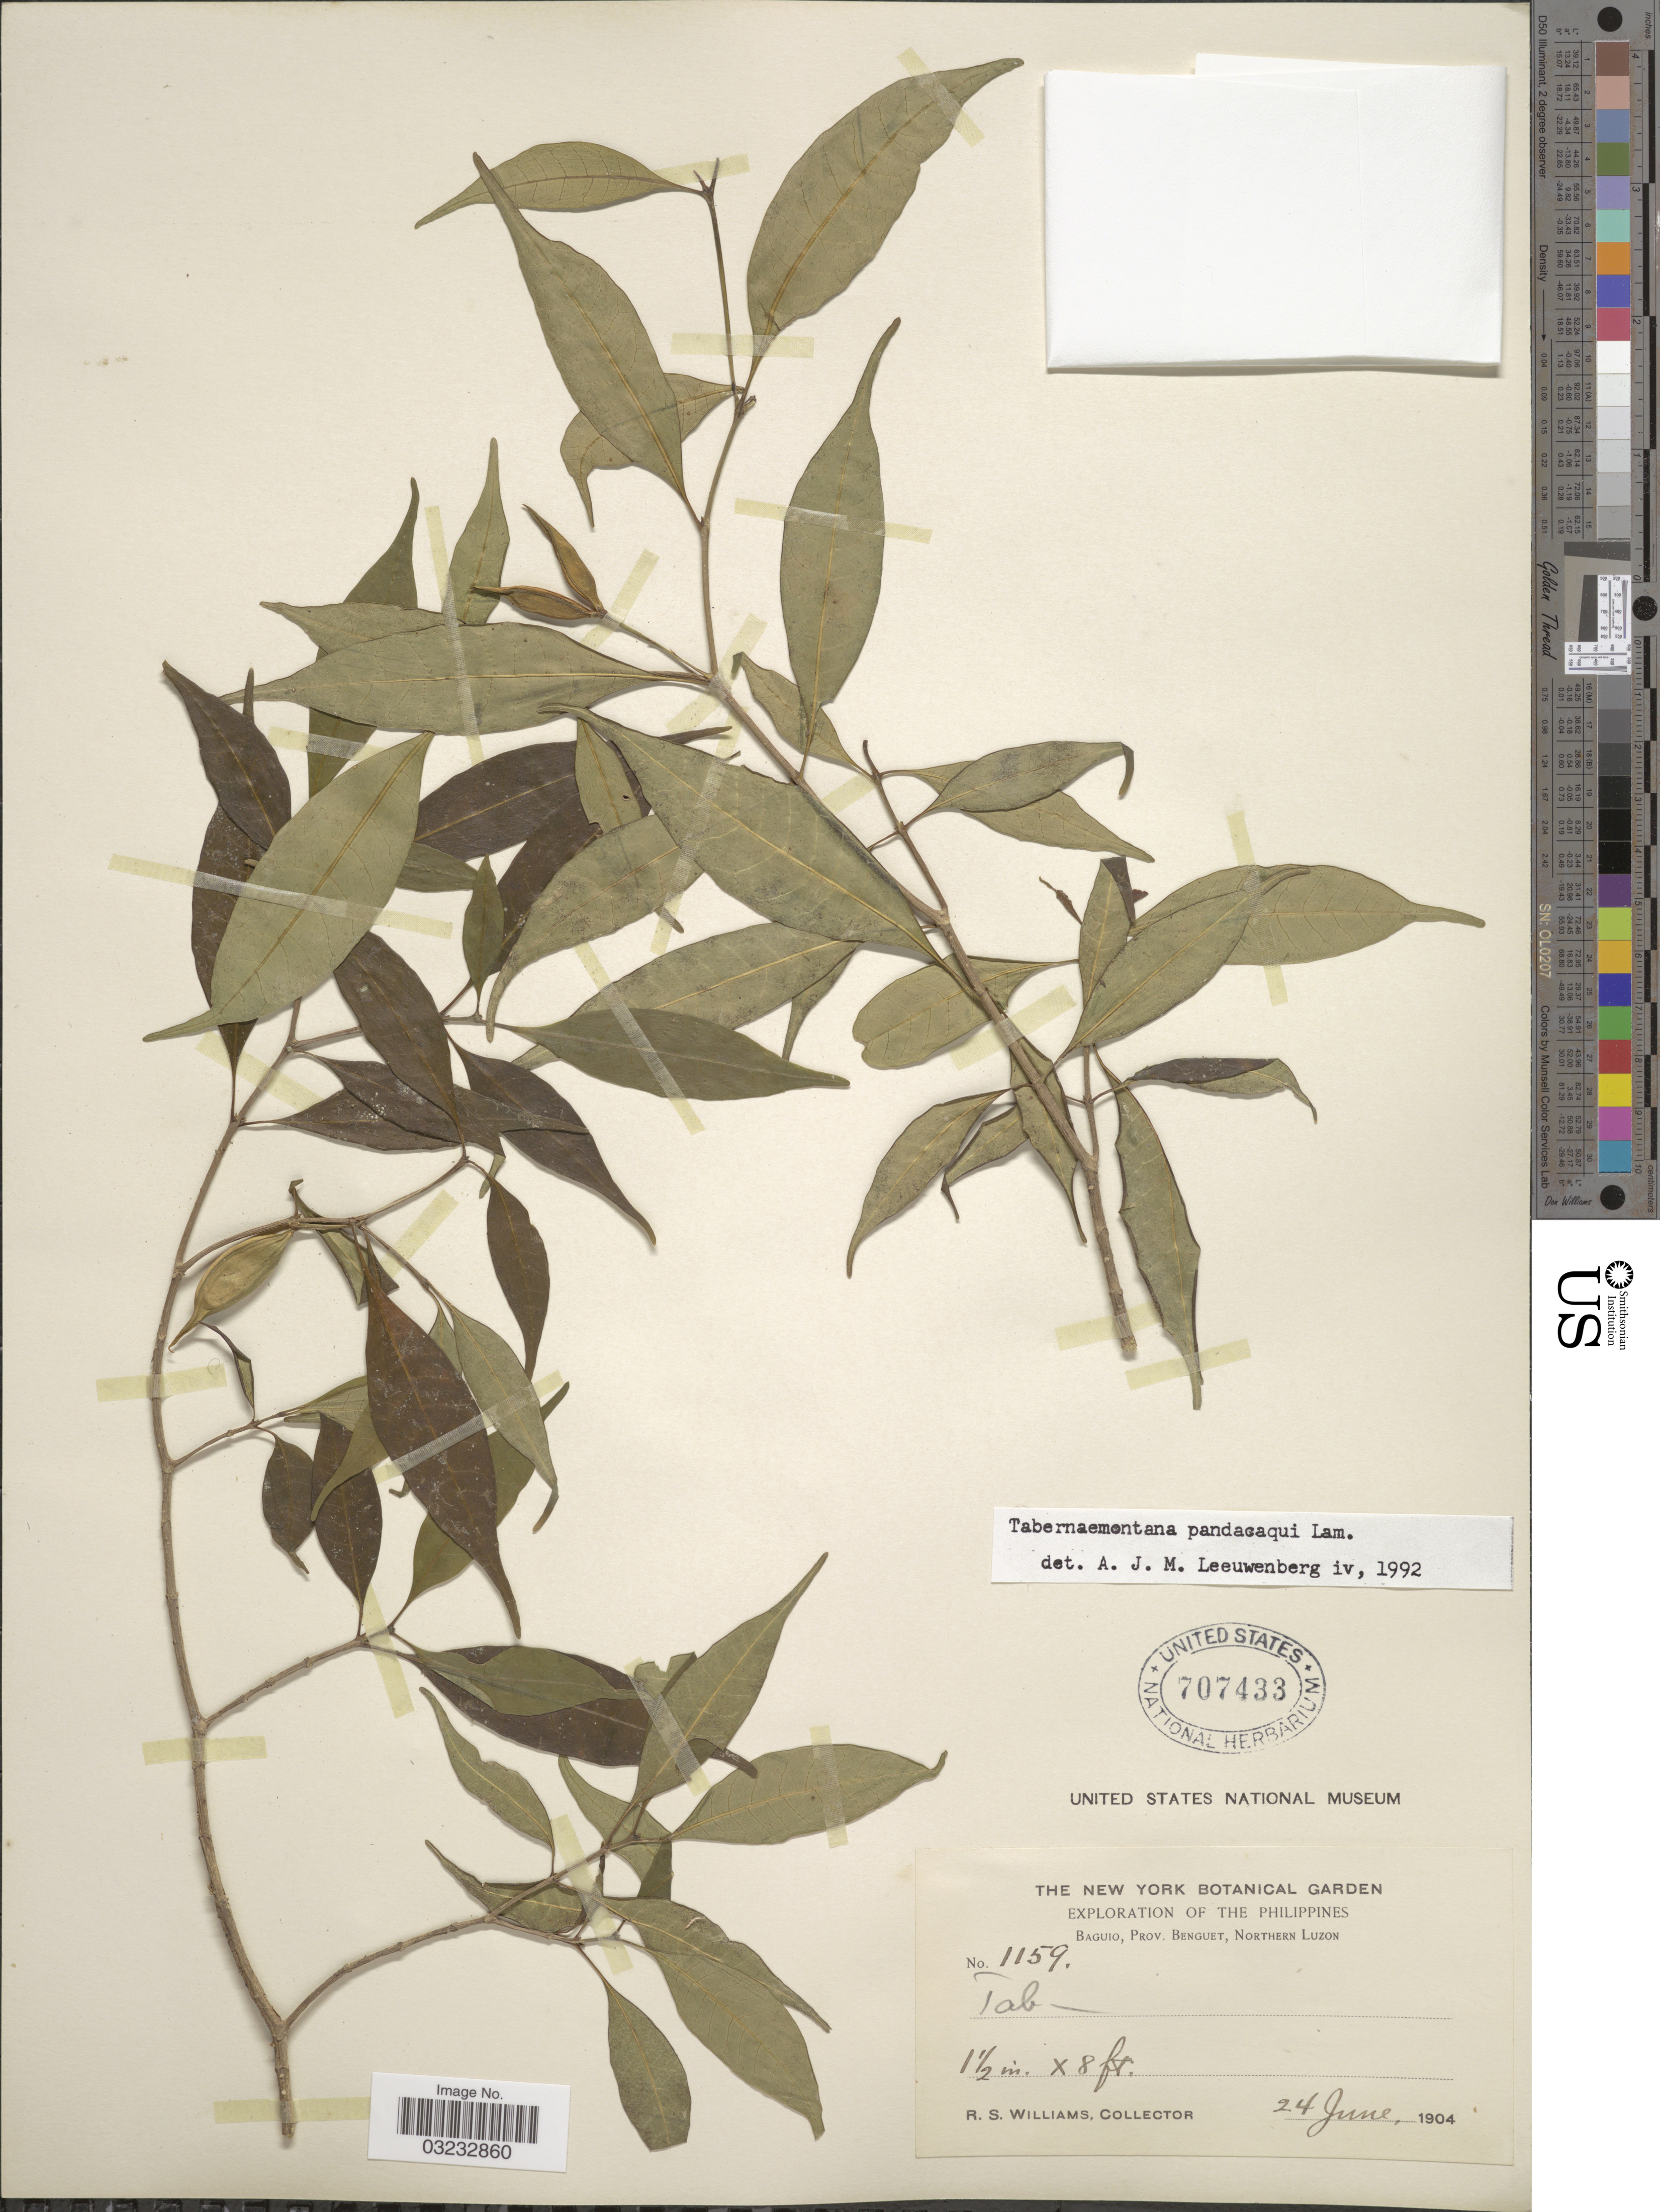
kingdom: Plantae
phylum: Tracheophyta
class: Magnoliopsida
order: Gentianales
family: Apocynaceae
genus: Tabernaemontana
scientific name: Tabernaemontana pandacaqui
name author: Poir.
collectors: R. S. Williams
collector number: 1159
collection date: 1904-06-24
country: Philippines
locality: Baguio, Prov. Benguet, Northern Luzon.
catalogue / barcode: US 707433